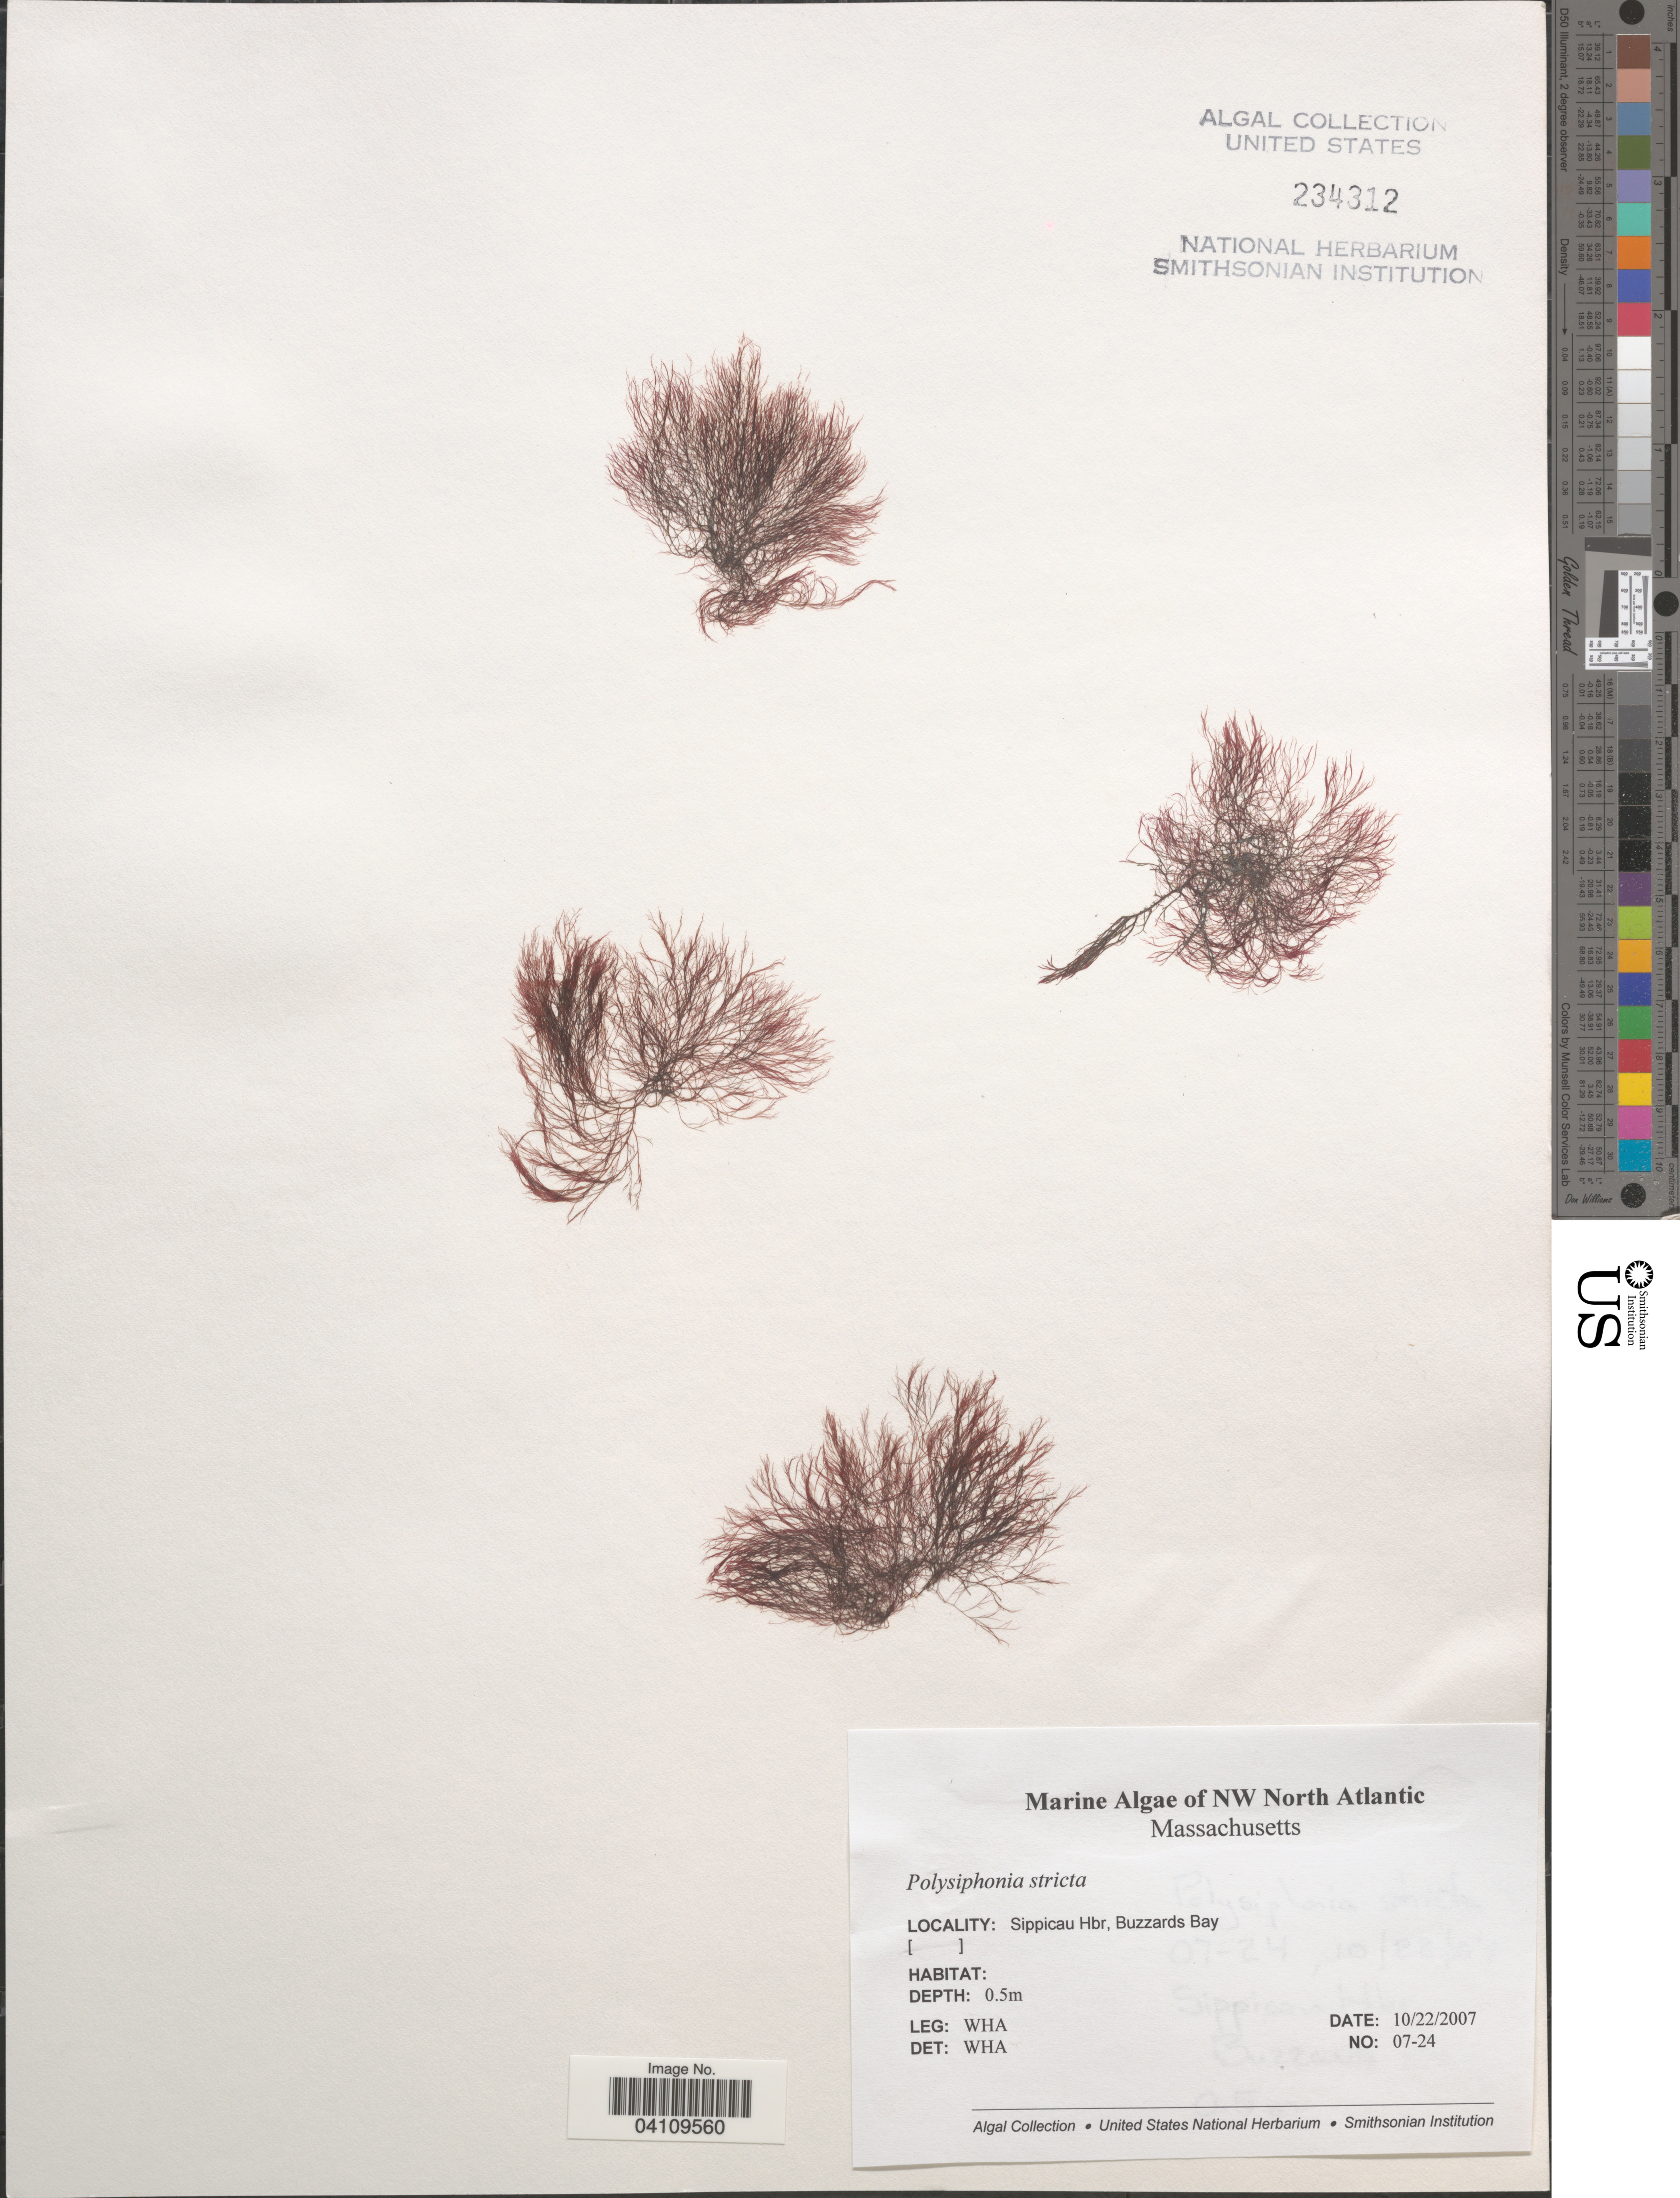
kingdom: Plantae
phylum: Rhodophyta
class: Florideophyceae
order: Ceramiales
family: Rhodomelaceae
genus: Polysiphonia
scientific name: Polysiphonia stricta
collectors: W. H. Adey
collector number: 07-24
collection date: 2007-10-22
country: United States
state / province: Massachusetts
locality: NW North Atlantic. Sippicau Hbr, Buzzards Bay.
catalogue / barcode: US 234312